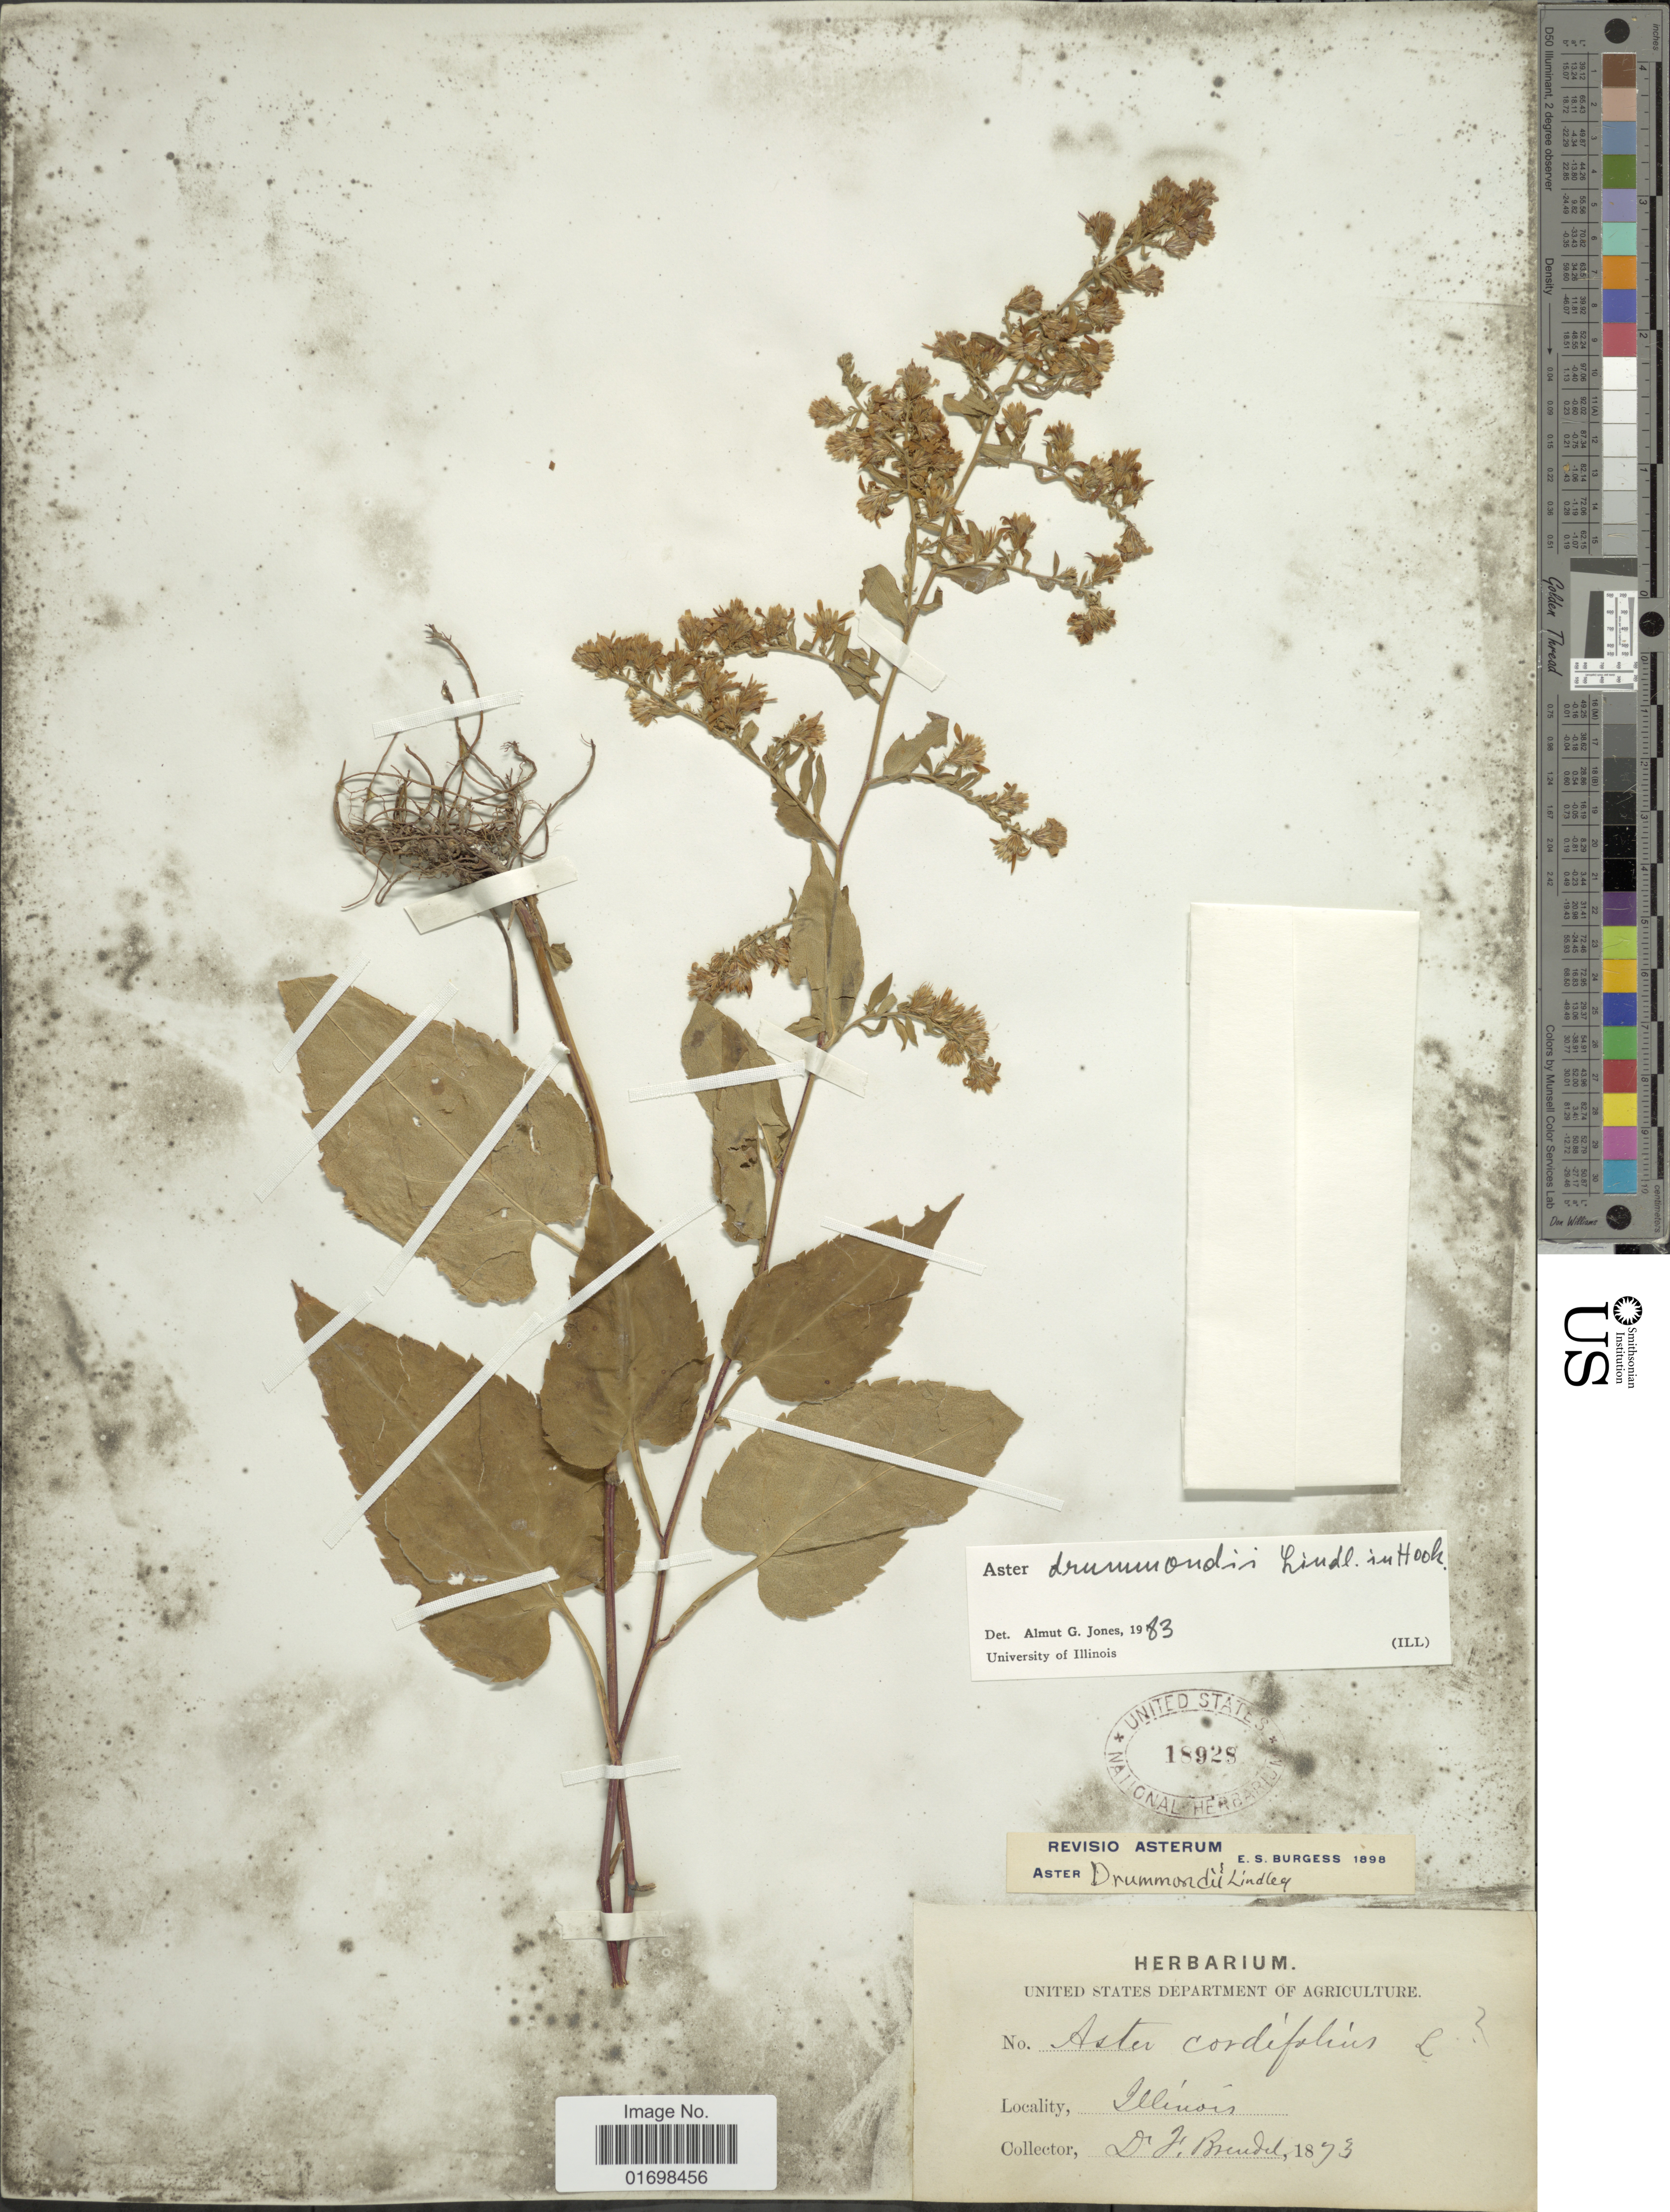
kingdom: Plantae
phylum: Tracheophyta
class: Magnoliopsida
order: Asterales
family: Asteraceae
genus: Symphyotrichum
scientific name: Symphyotrichum drummondii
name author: (Lindl.) G.L. Nesom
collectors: F. Brendel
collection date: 1873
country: United States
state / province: Illinois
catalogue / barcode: US 18928